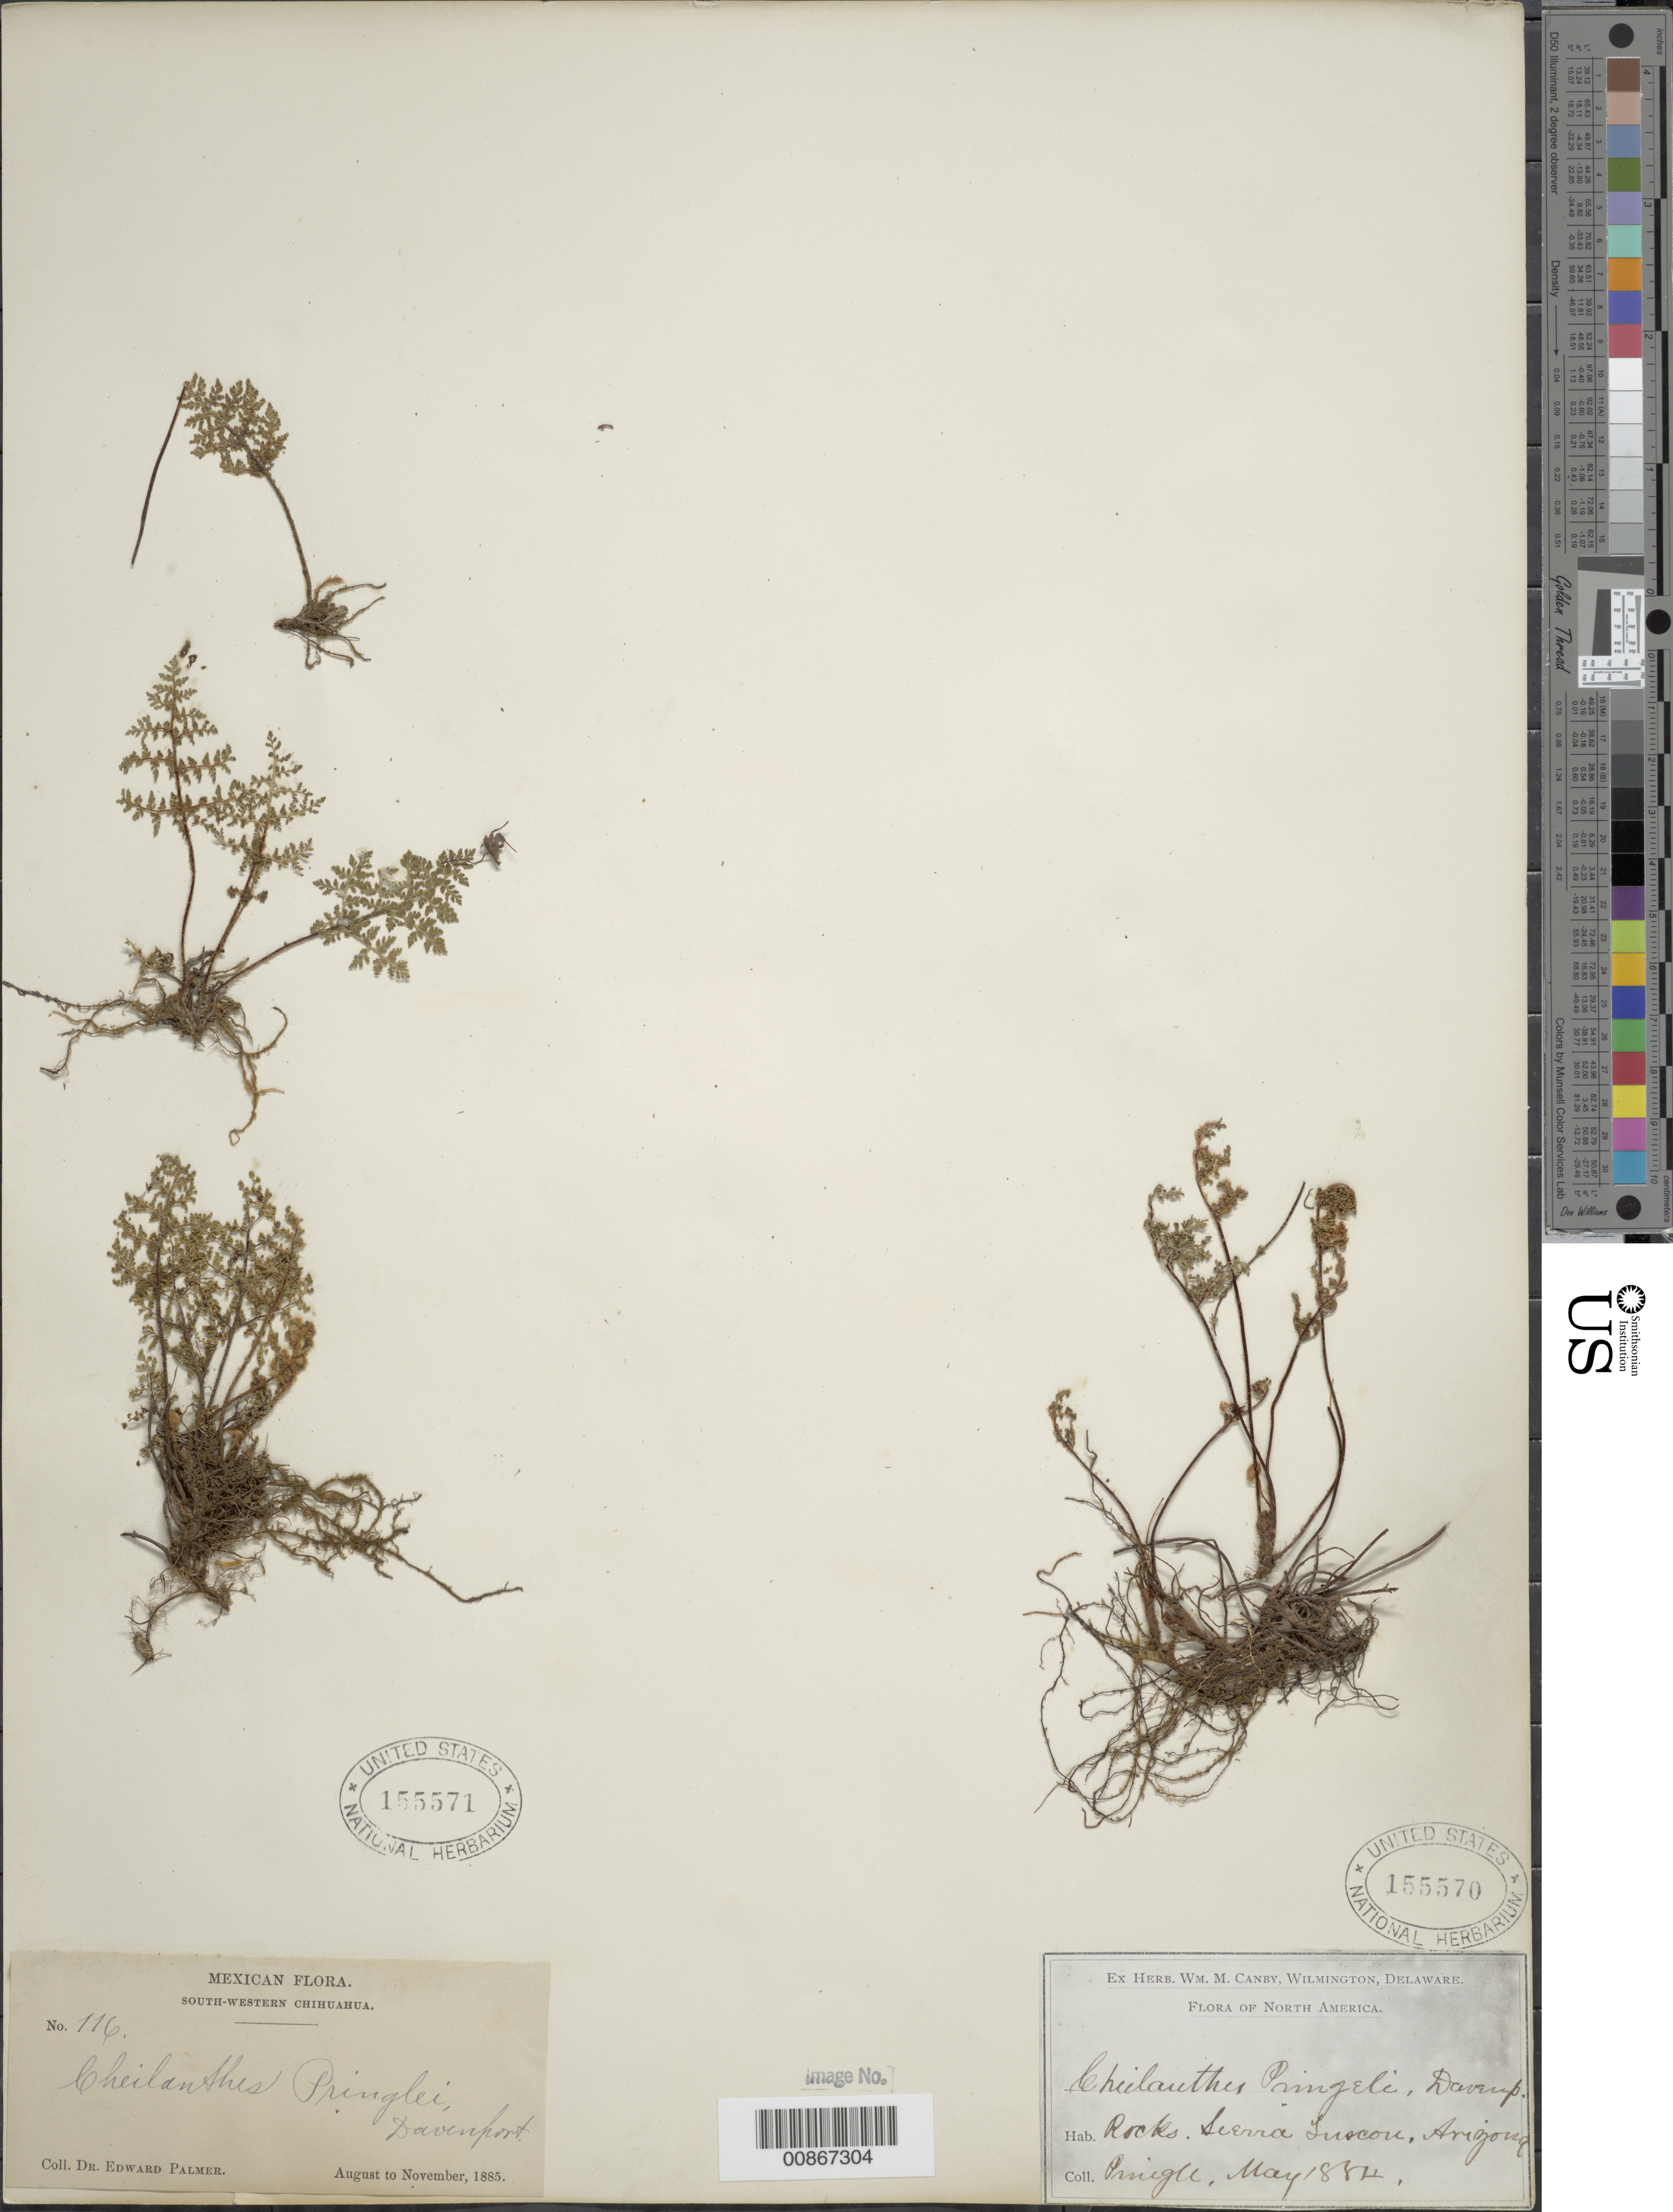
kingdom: Plantae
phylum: Tracheophyta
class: Polypodiopsida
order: Polypodiales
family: Pteridaceae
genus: Myriopteris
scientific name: Myriopteris pringlei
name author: (Davenp.) Grusz & Windham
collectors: E. Palmer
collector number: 116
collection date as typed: Aug 1885 to -- Nov 1885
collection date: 1885-08/1885-11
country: Mexico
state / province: Chihuahua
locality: South-Western Chihuahua.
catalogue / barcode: US 155571-2